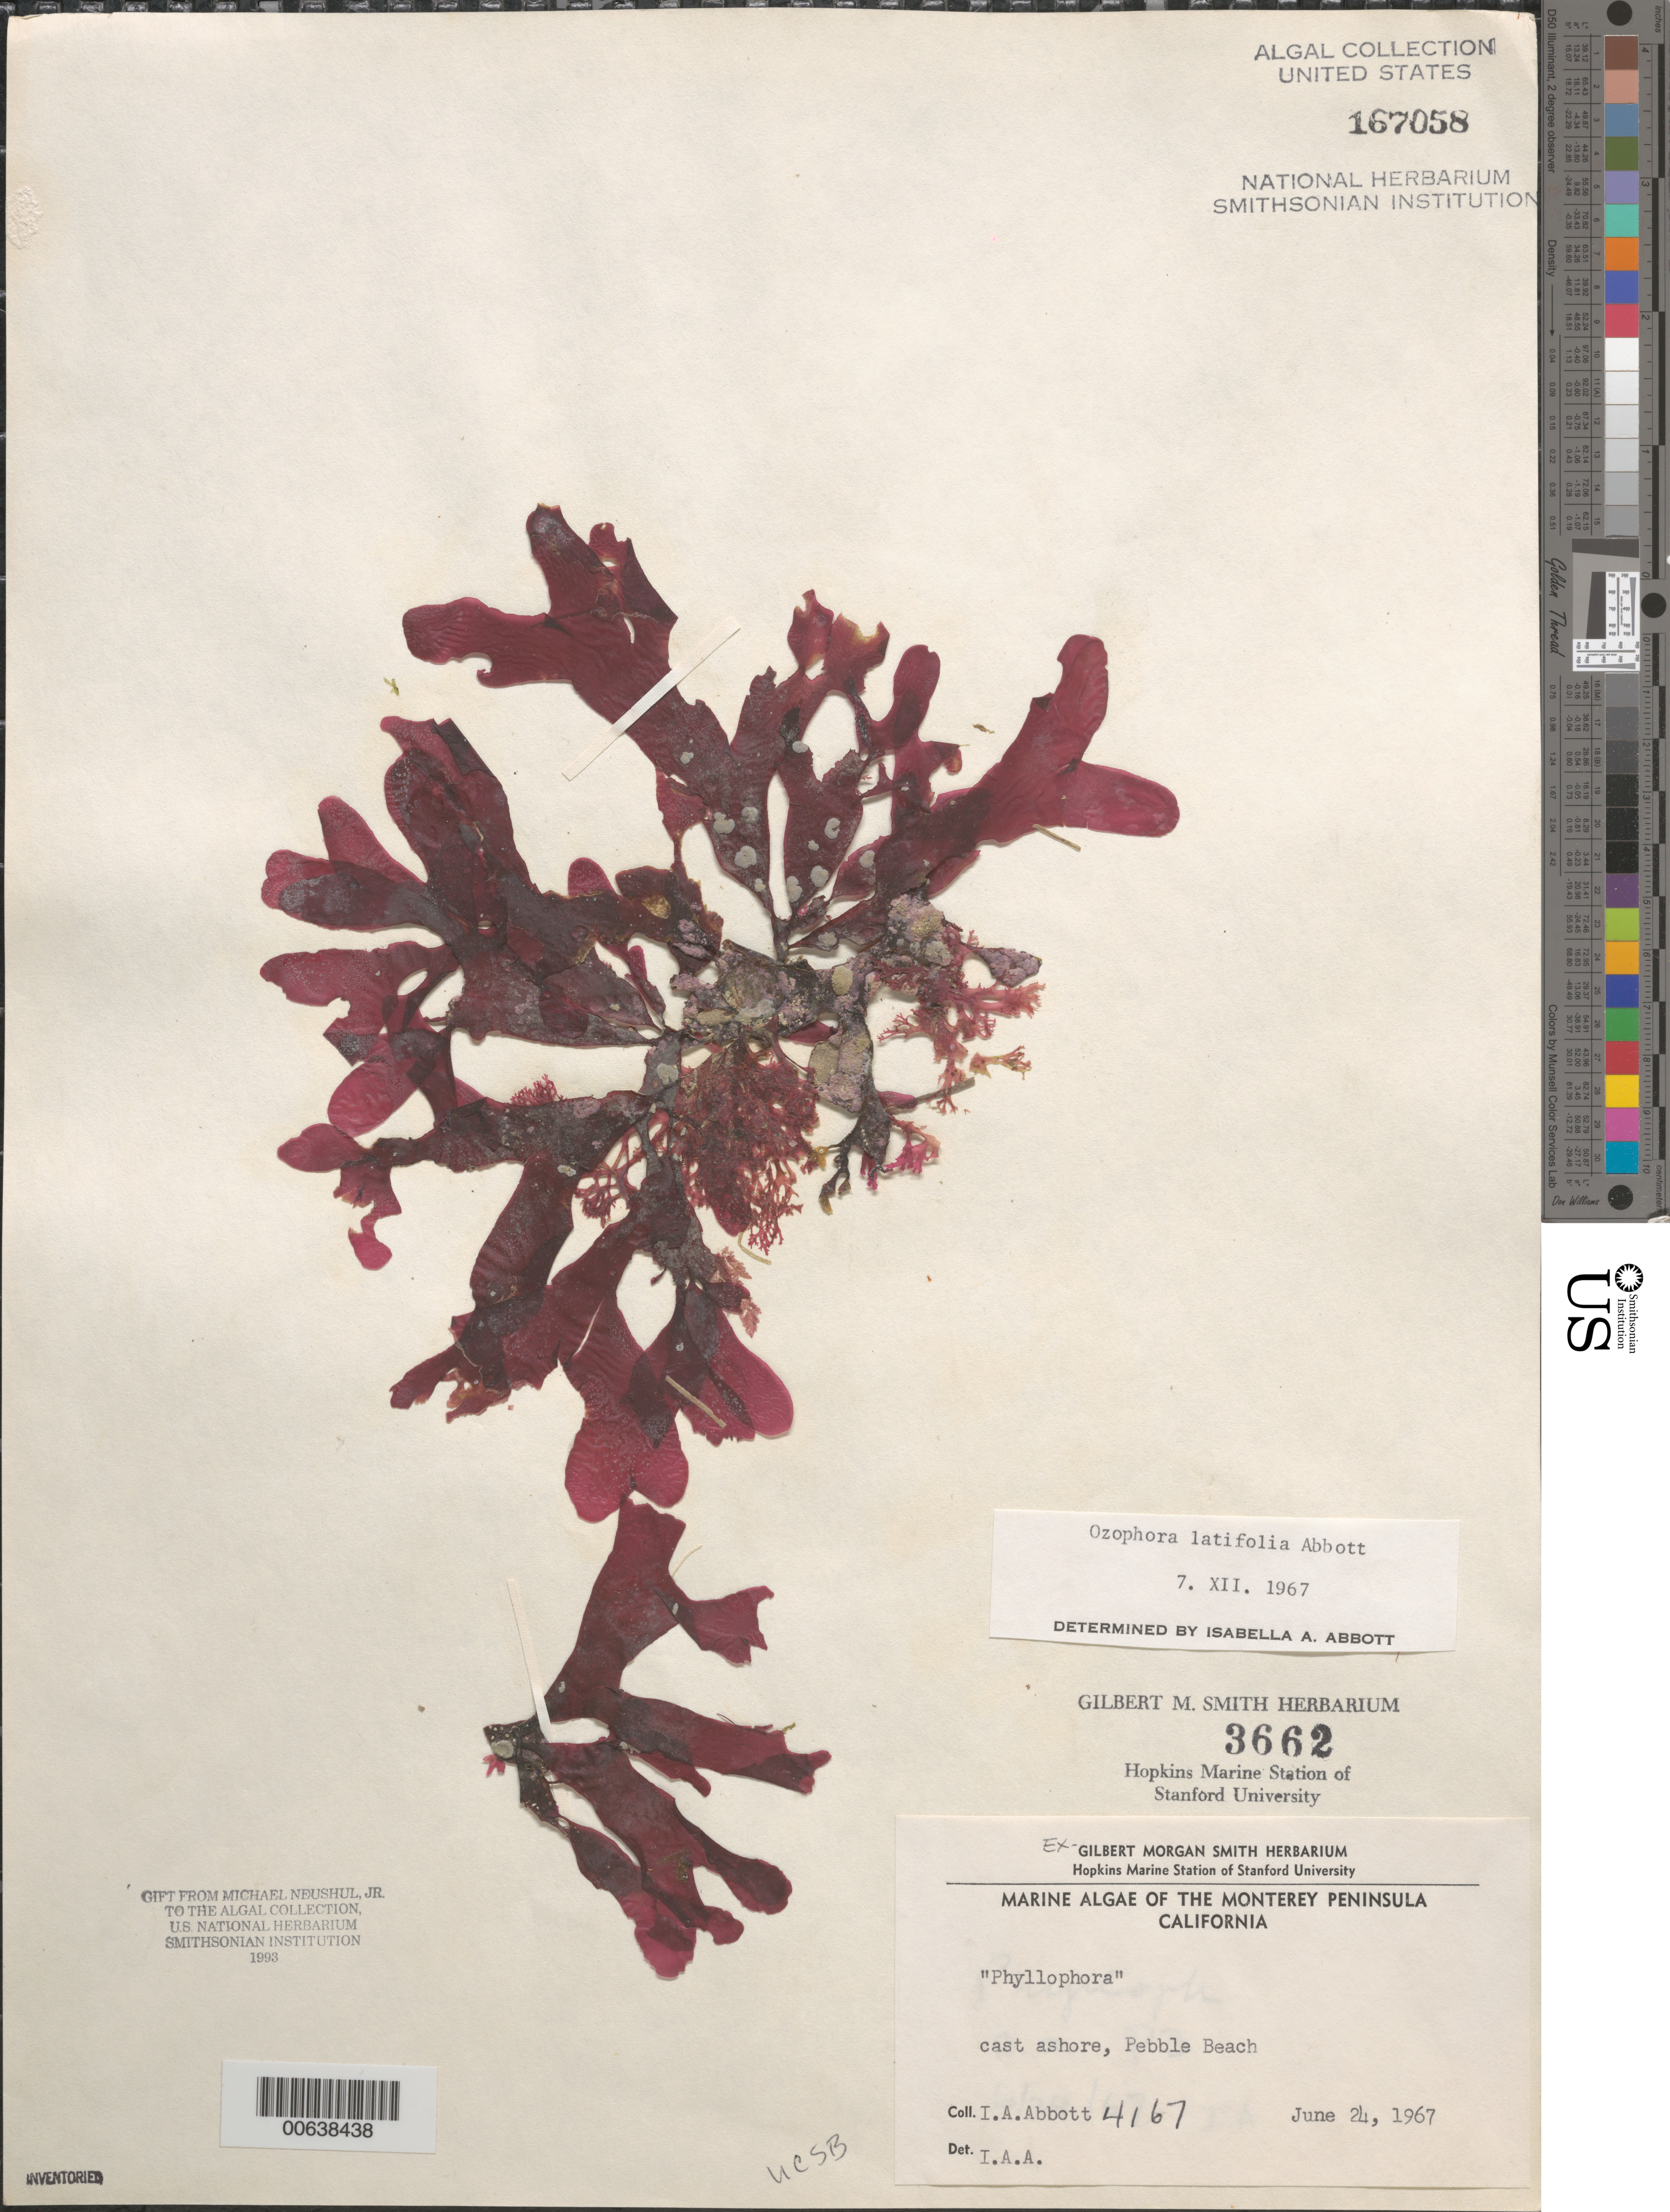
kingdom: Plantae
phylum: Rhodophyta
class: Florideophyceae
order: Gigartinales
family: Phyllophoraceae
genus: Ozophora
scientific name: Ozophora latifolia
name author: I.A. Abbott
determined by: Abbott, Isabella A.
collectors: I. A. Abbott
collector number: IAA 4167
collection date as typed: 24 Jun 1967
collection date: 1967-06-24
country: United States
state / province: California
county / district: Monterey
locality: Pebble Beach, Monterey Peninsula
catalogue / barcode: US 167058